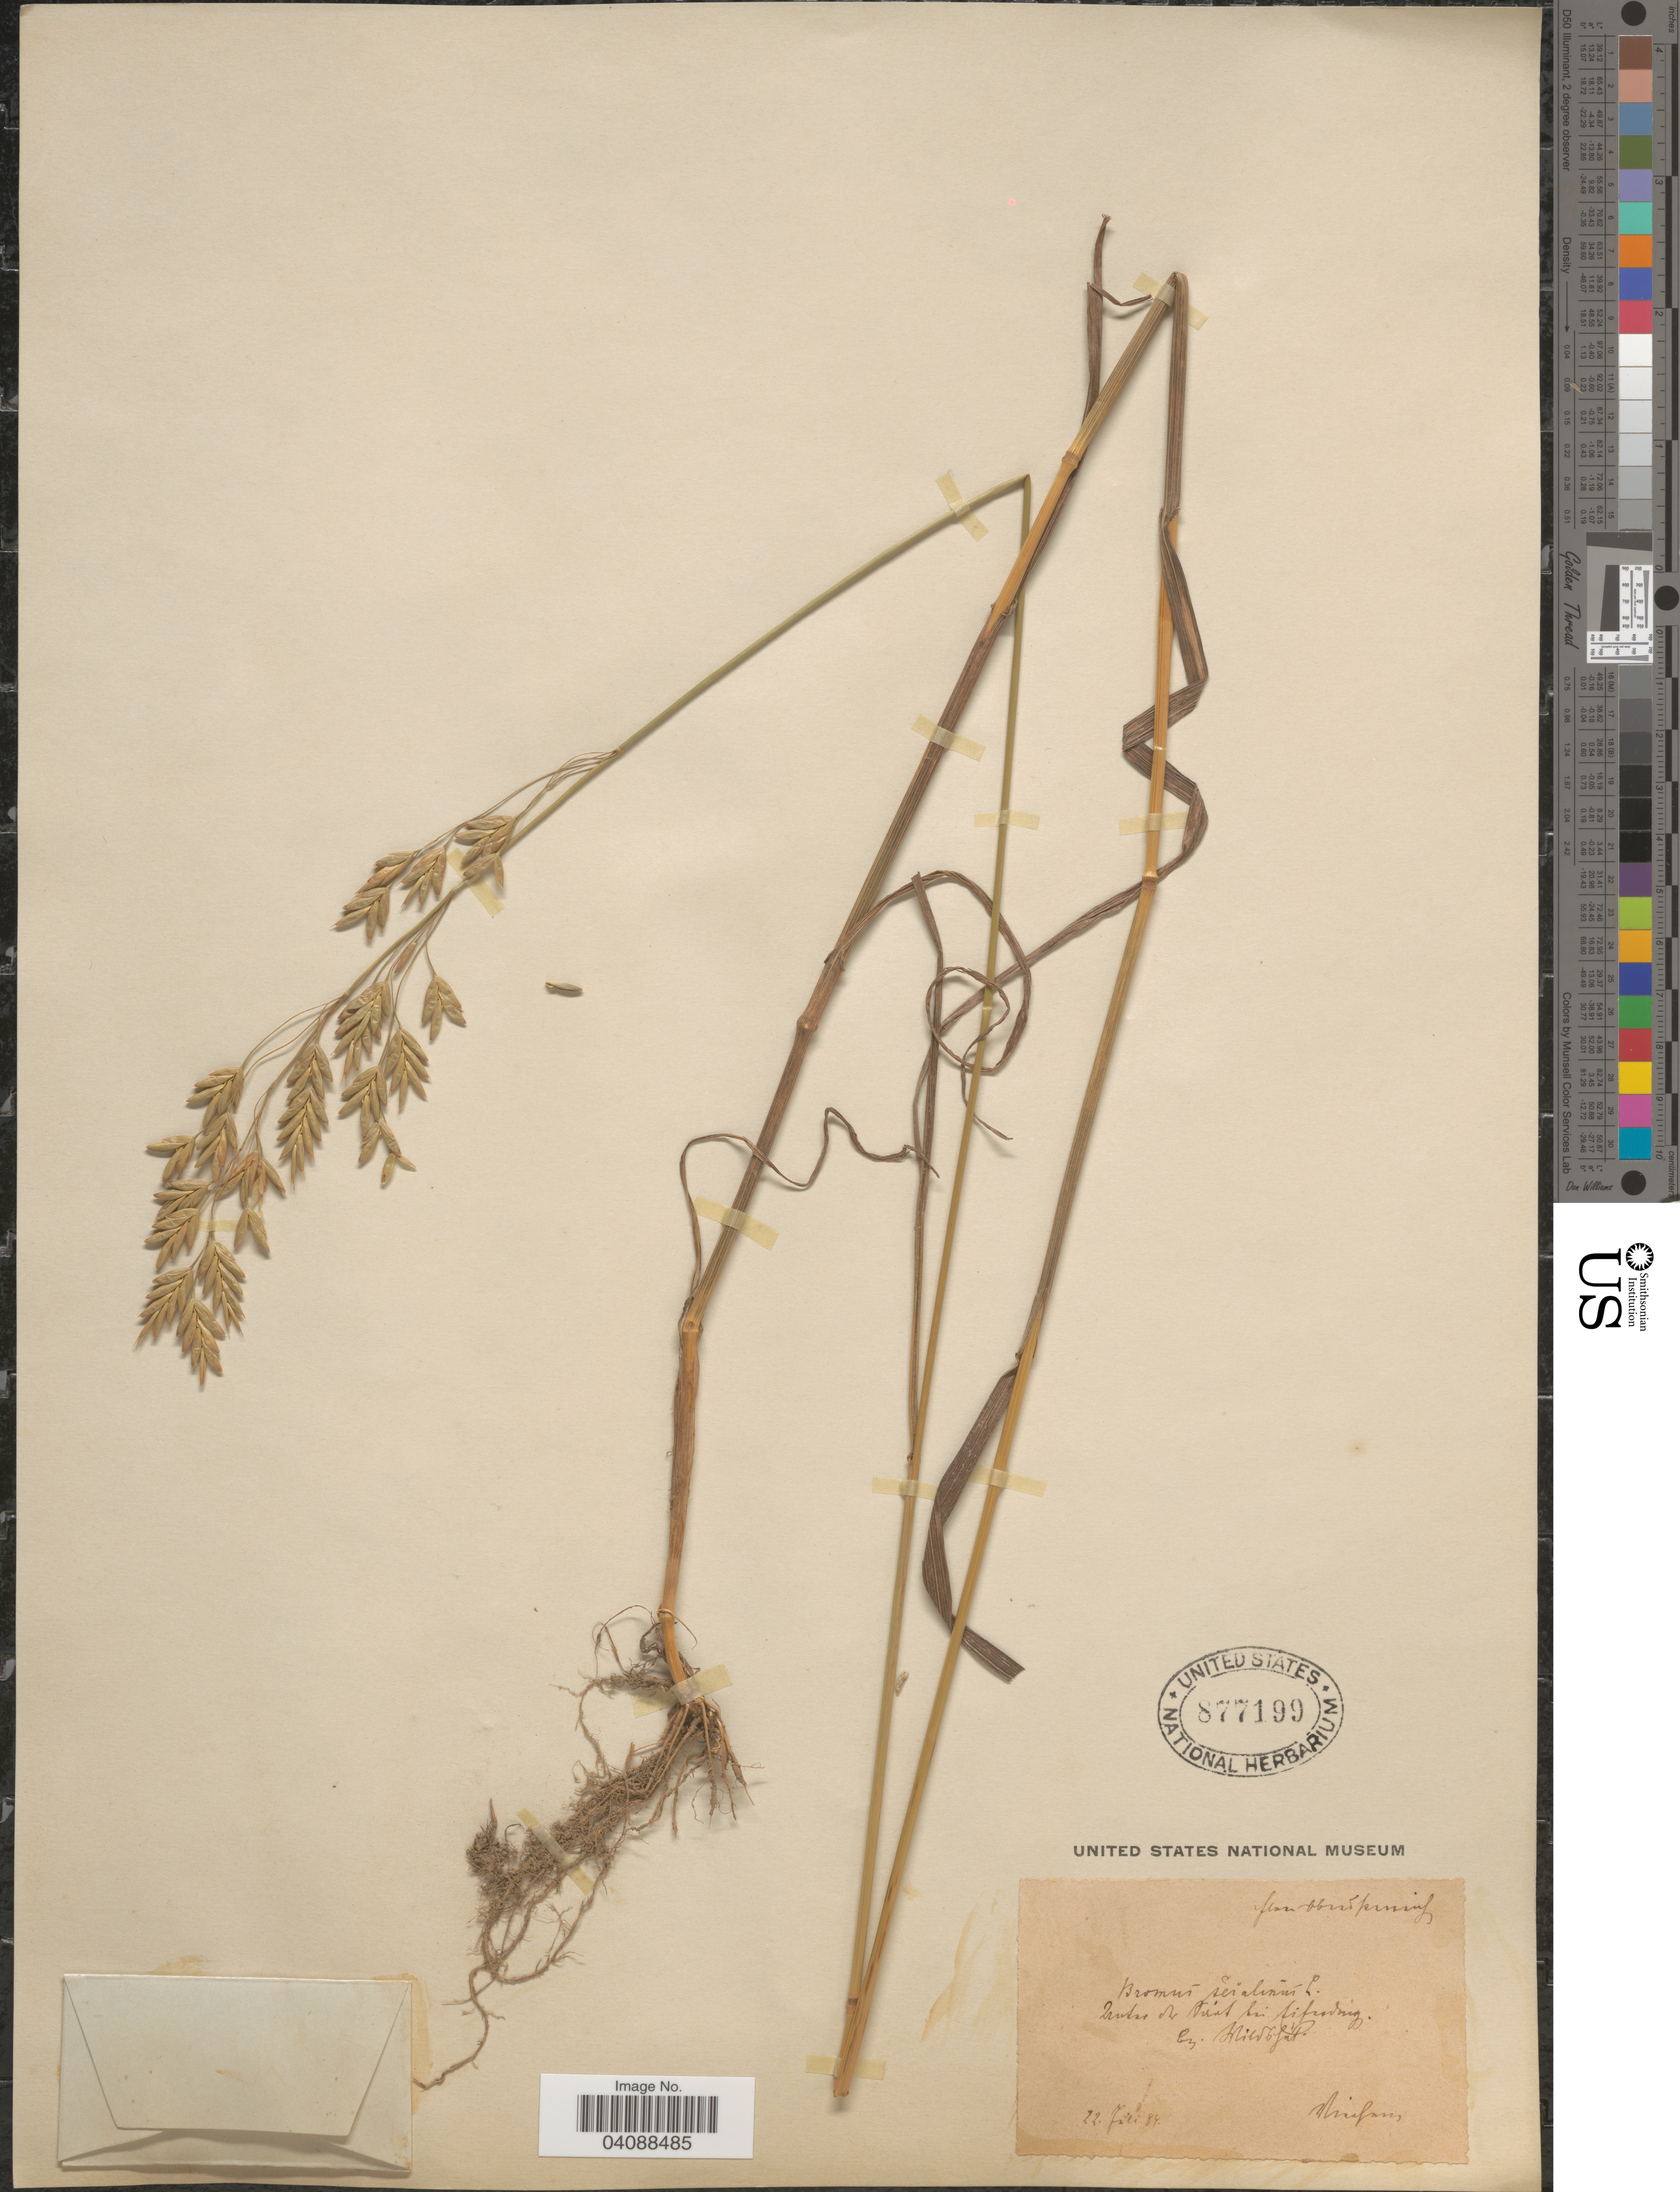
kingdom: Plantae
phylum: Tracheophyta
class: Liliopsida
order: Poales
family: Poaceae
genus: Bromus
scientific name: Bromus secalinus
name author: L.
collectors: F. Vierhapper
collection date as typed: Transcribed d/m/y: 22/7/87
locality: [illegible text].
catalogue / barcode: US 877199